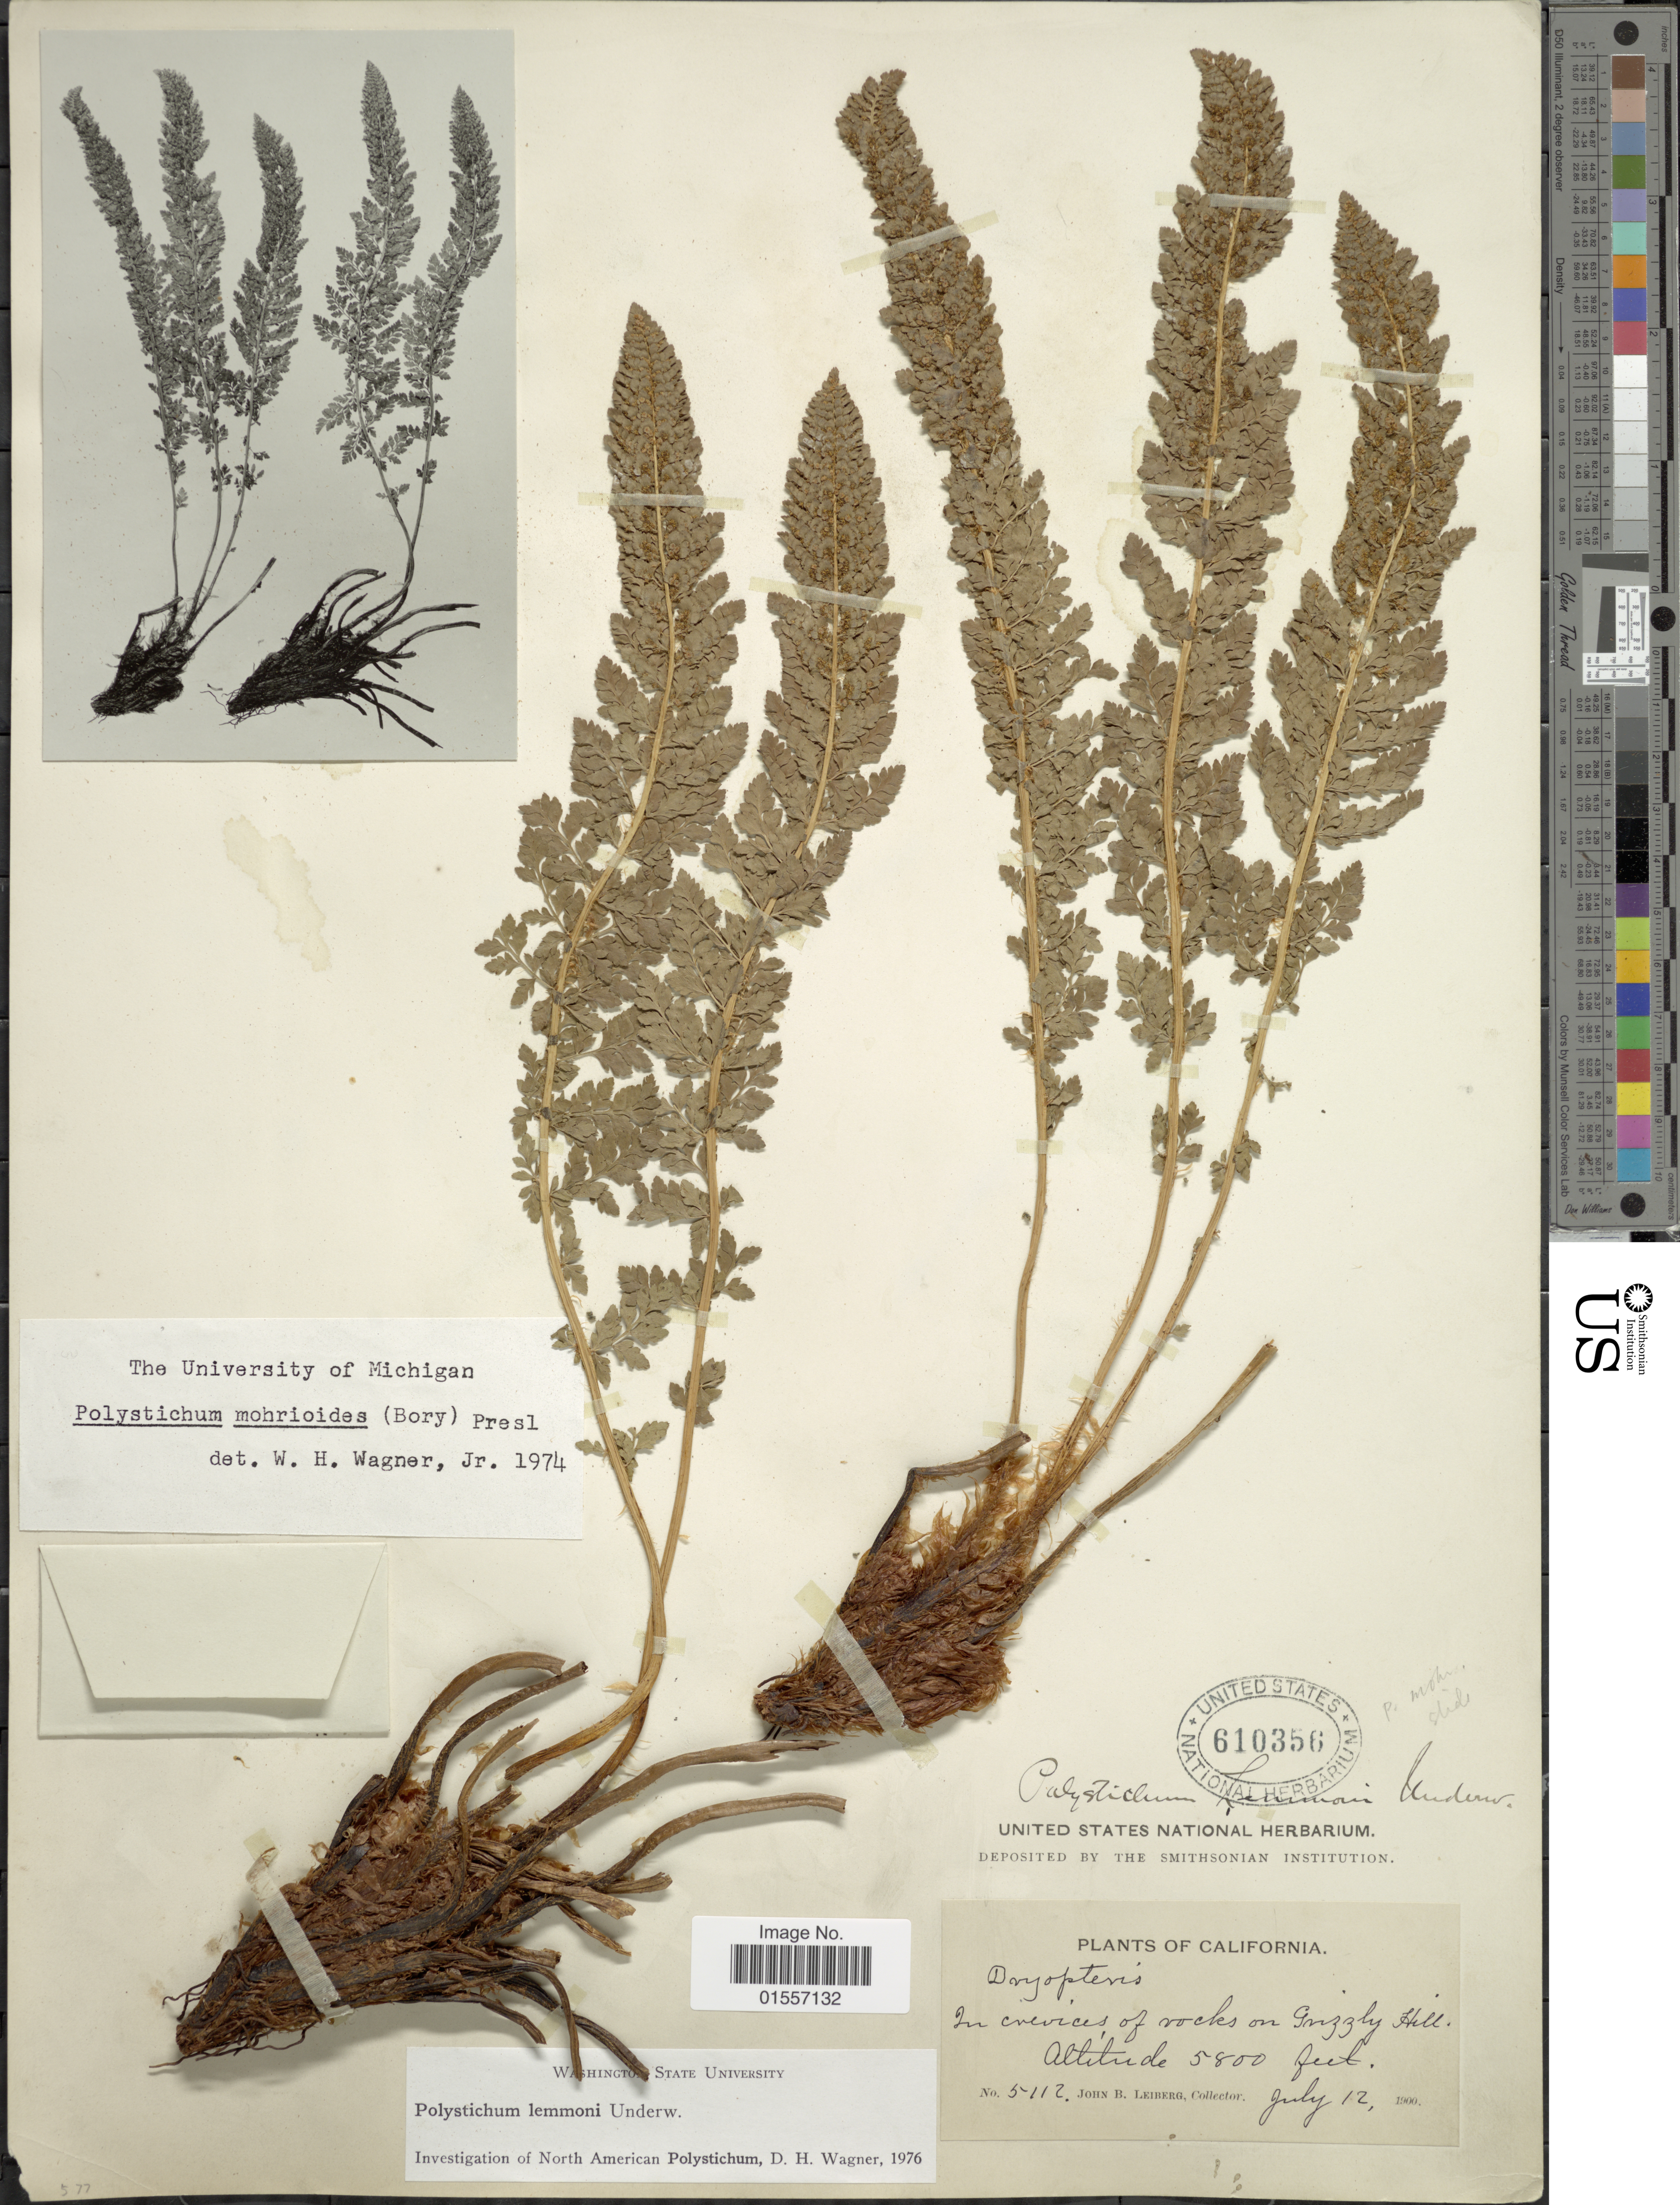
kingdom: Plantae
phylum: Tracheophyta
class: Polypodiopsida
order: Polypodiales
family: Dryopteridaceae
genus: Polystichum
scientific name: Polystichum lemmonii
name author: Underw.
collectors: J. B. Leiberg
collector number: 5112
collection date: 1900-07-12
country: United States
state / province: California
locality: In crevices, of rocks on Grizzly Hill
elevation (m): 1768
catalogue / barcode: US 610356